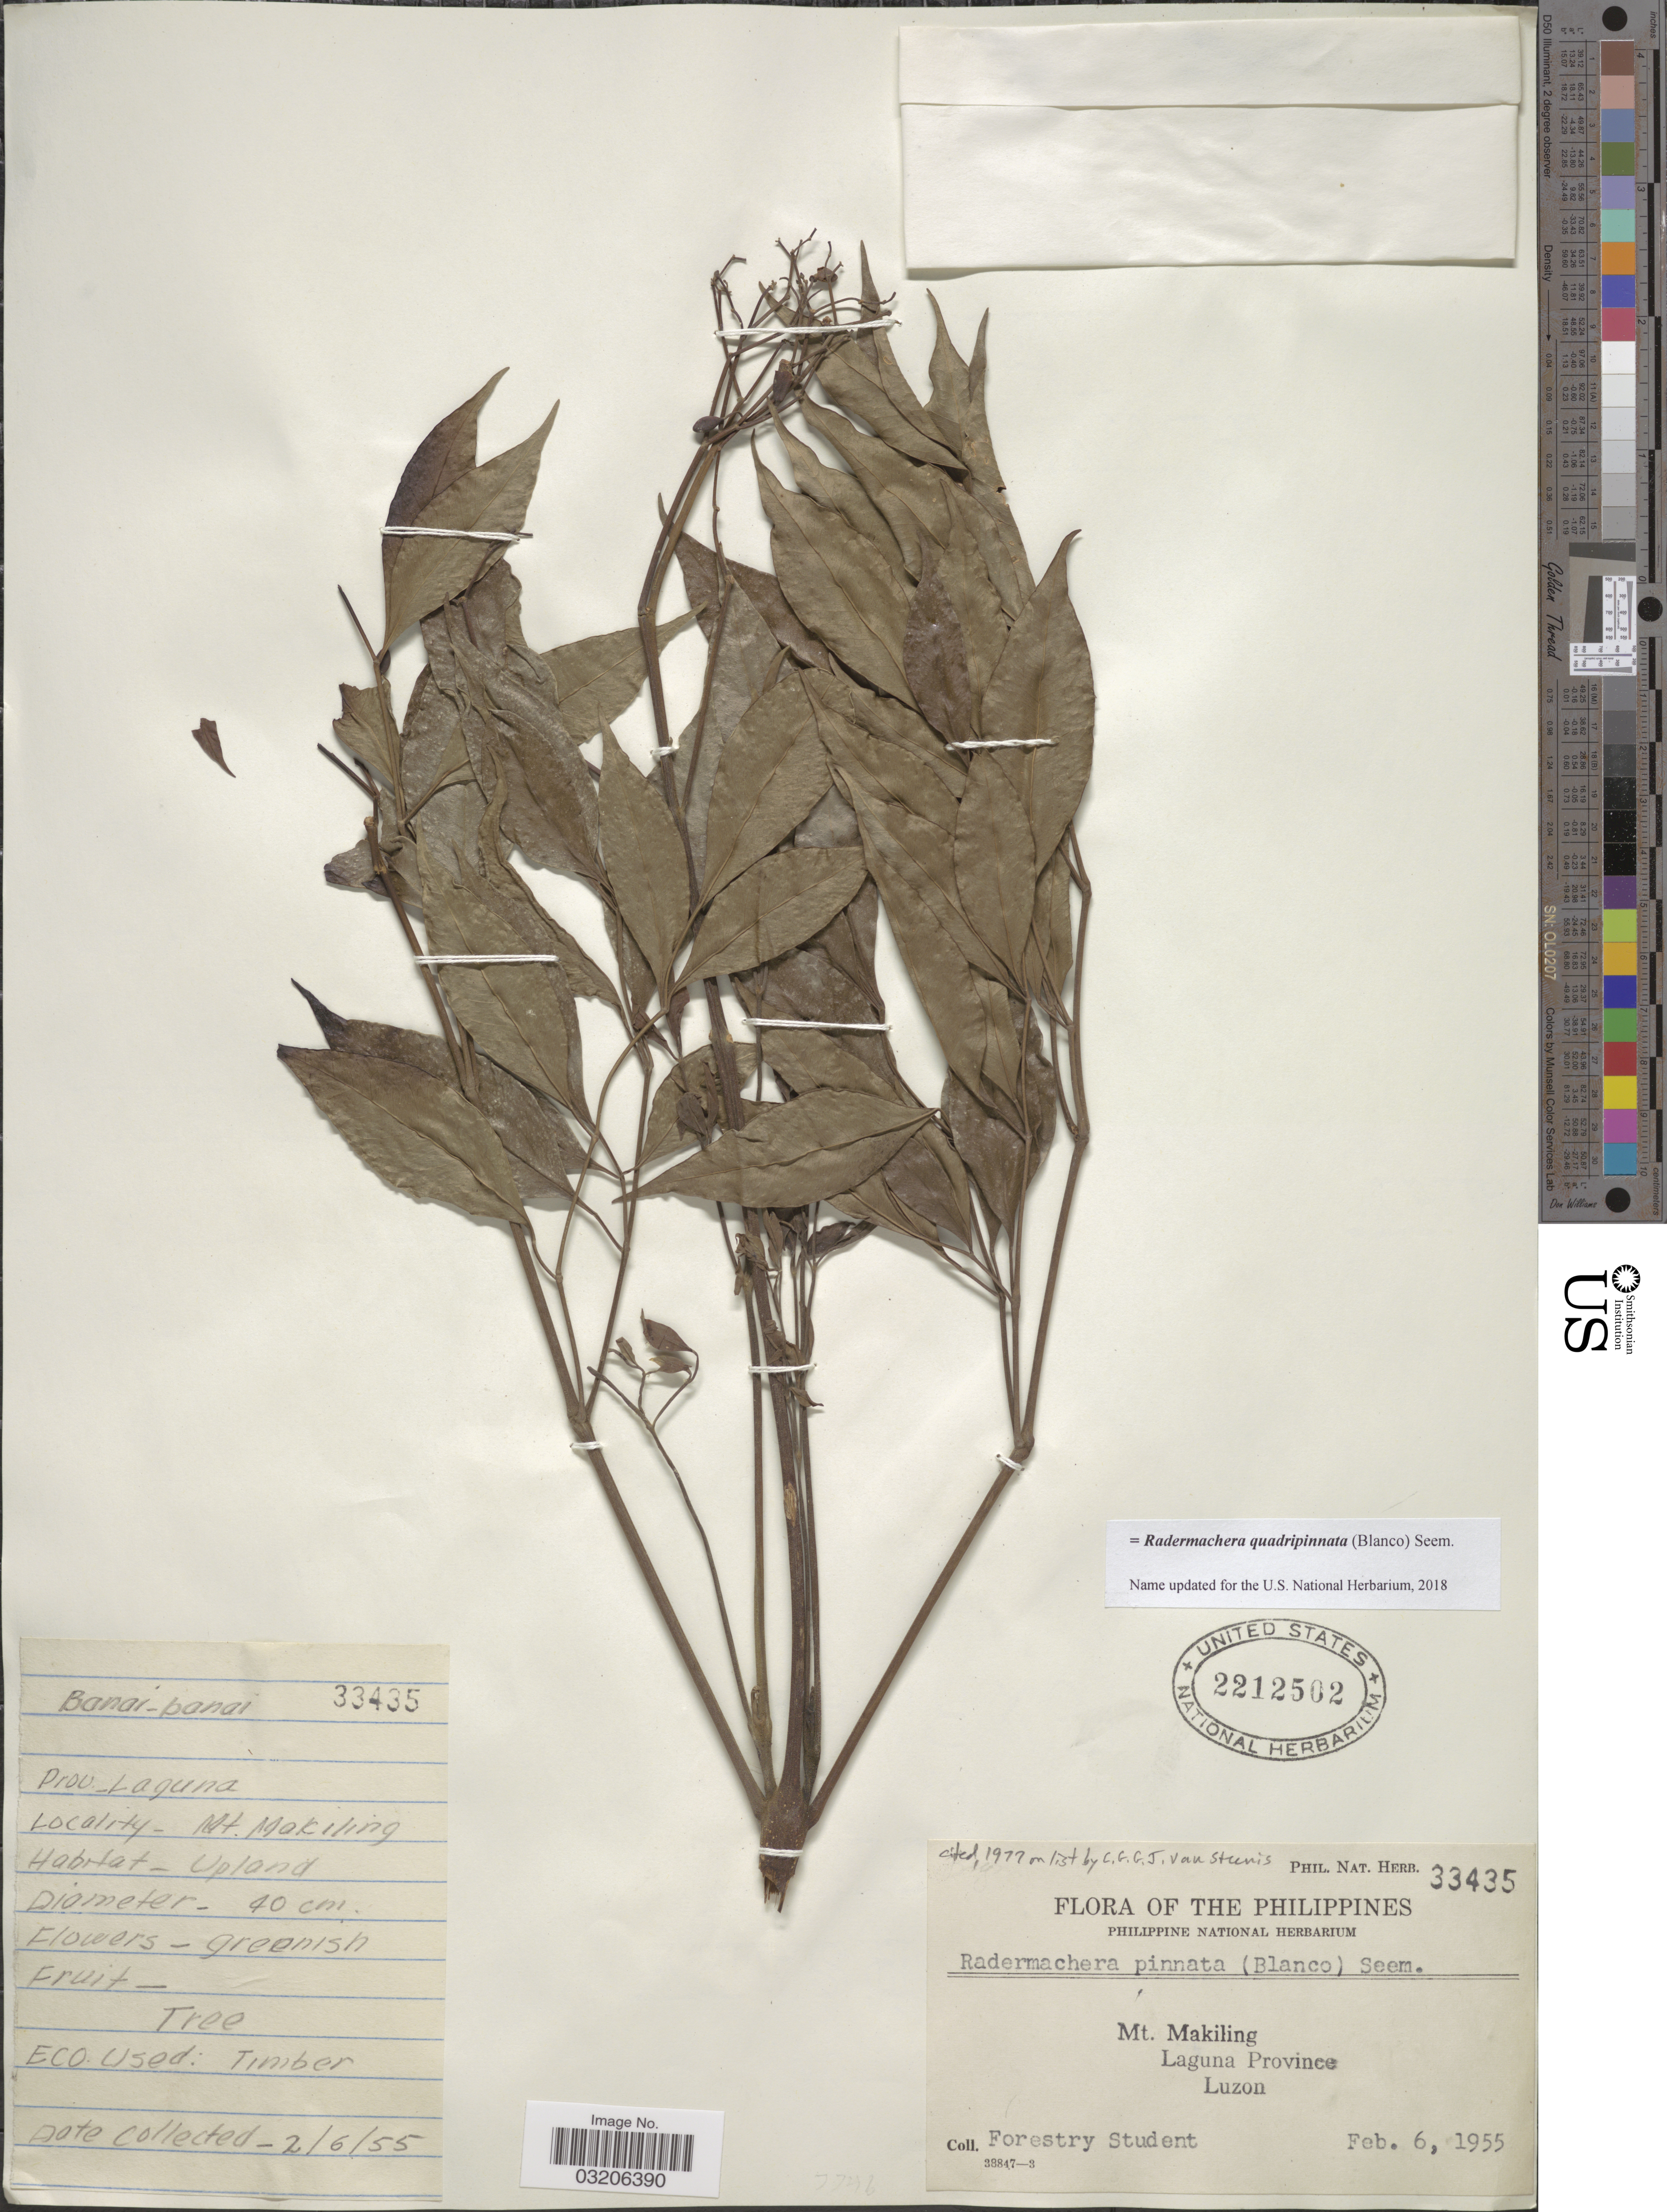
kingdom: Plantae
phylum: Tracheophyta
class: Magnoliopsida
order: Lamiales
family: Bignoniaceae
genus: Radermachera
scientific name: Radermachera quadripinnata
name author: (Blanco) Seem.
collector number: Phil. Nat. Herb. 33435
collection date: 1955-02-06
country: Philippines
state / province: Calabarzon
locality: Mt. Makiling, Laguna Province, Luzon.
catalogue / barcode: US 2212502